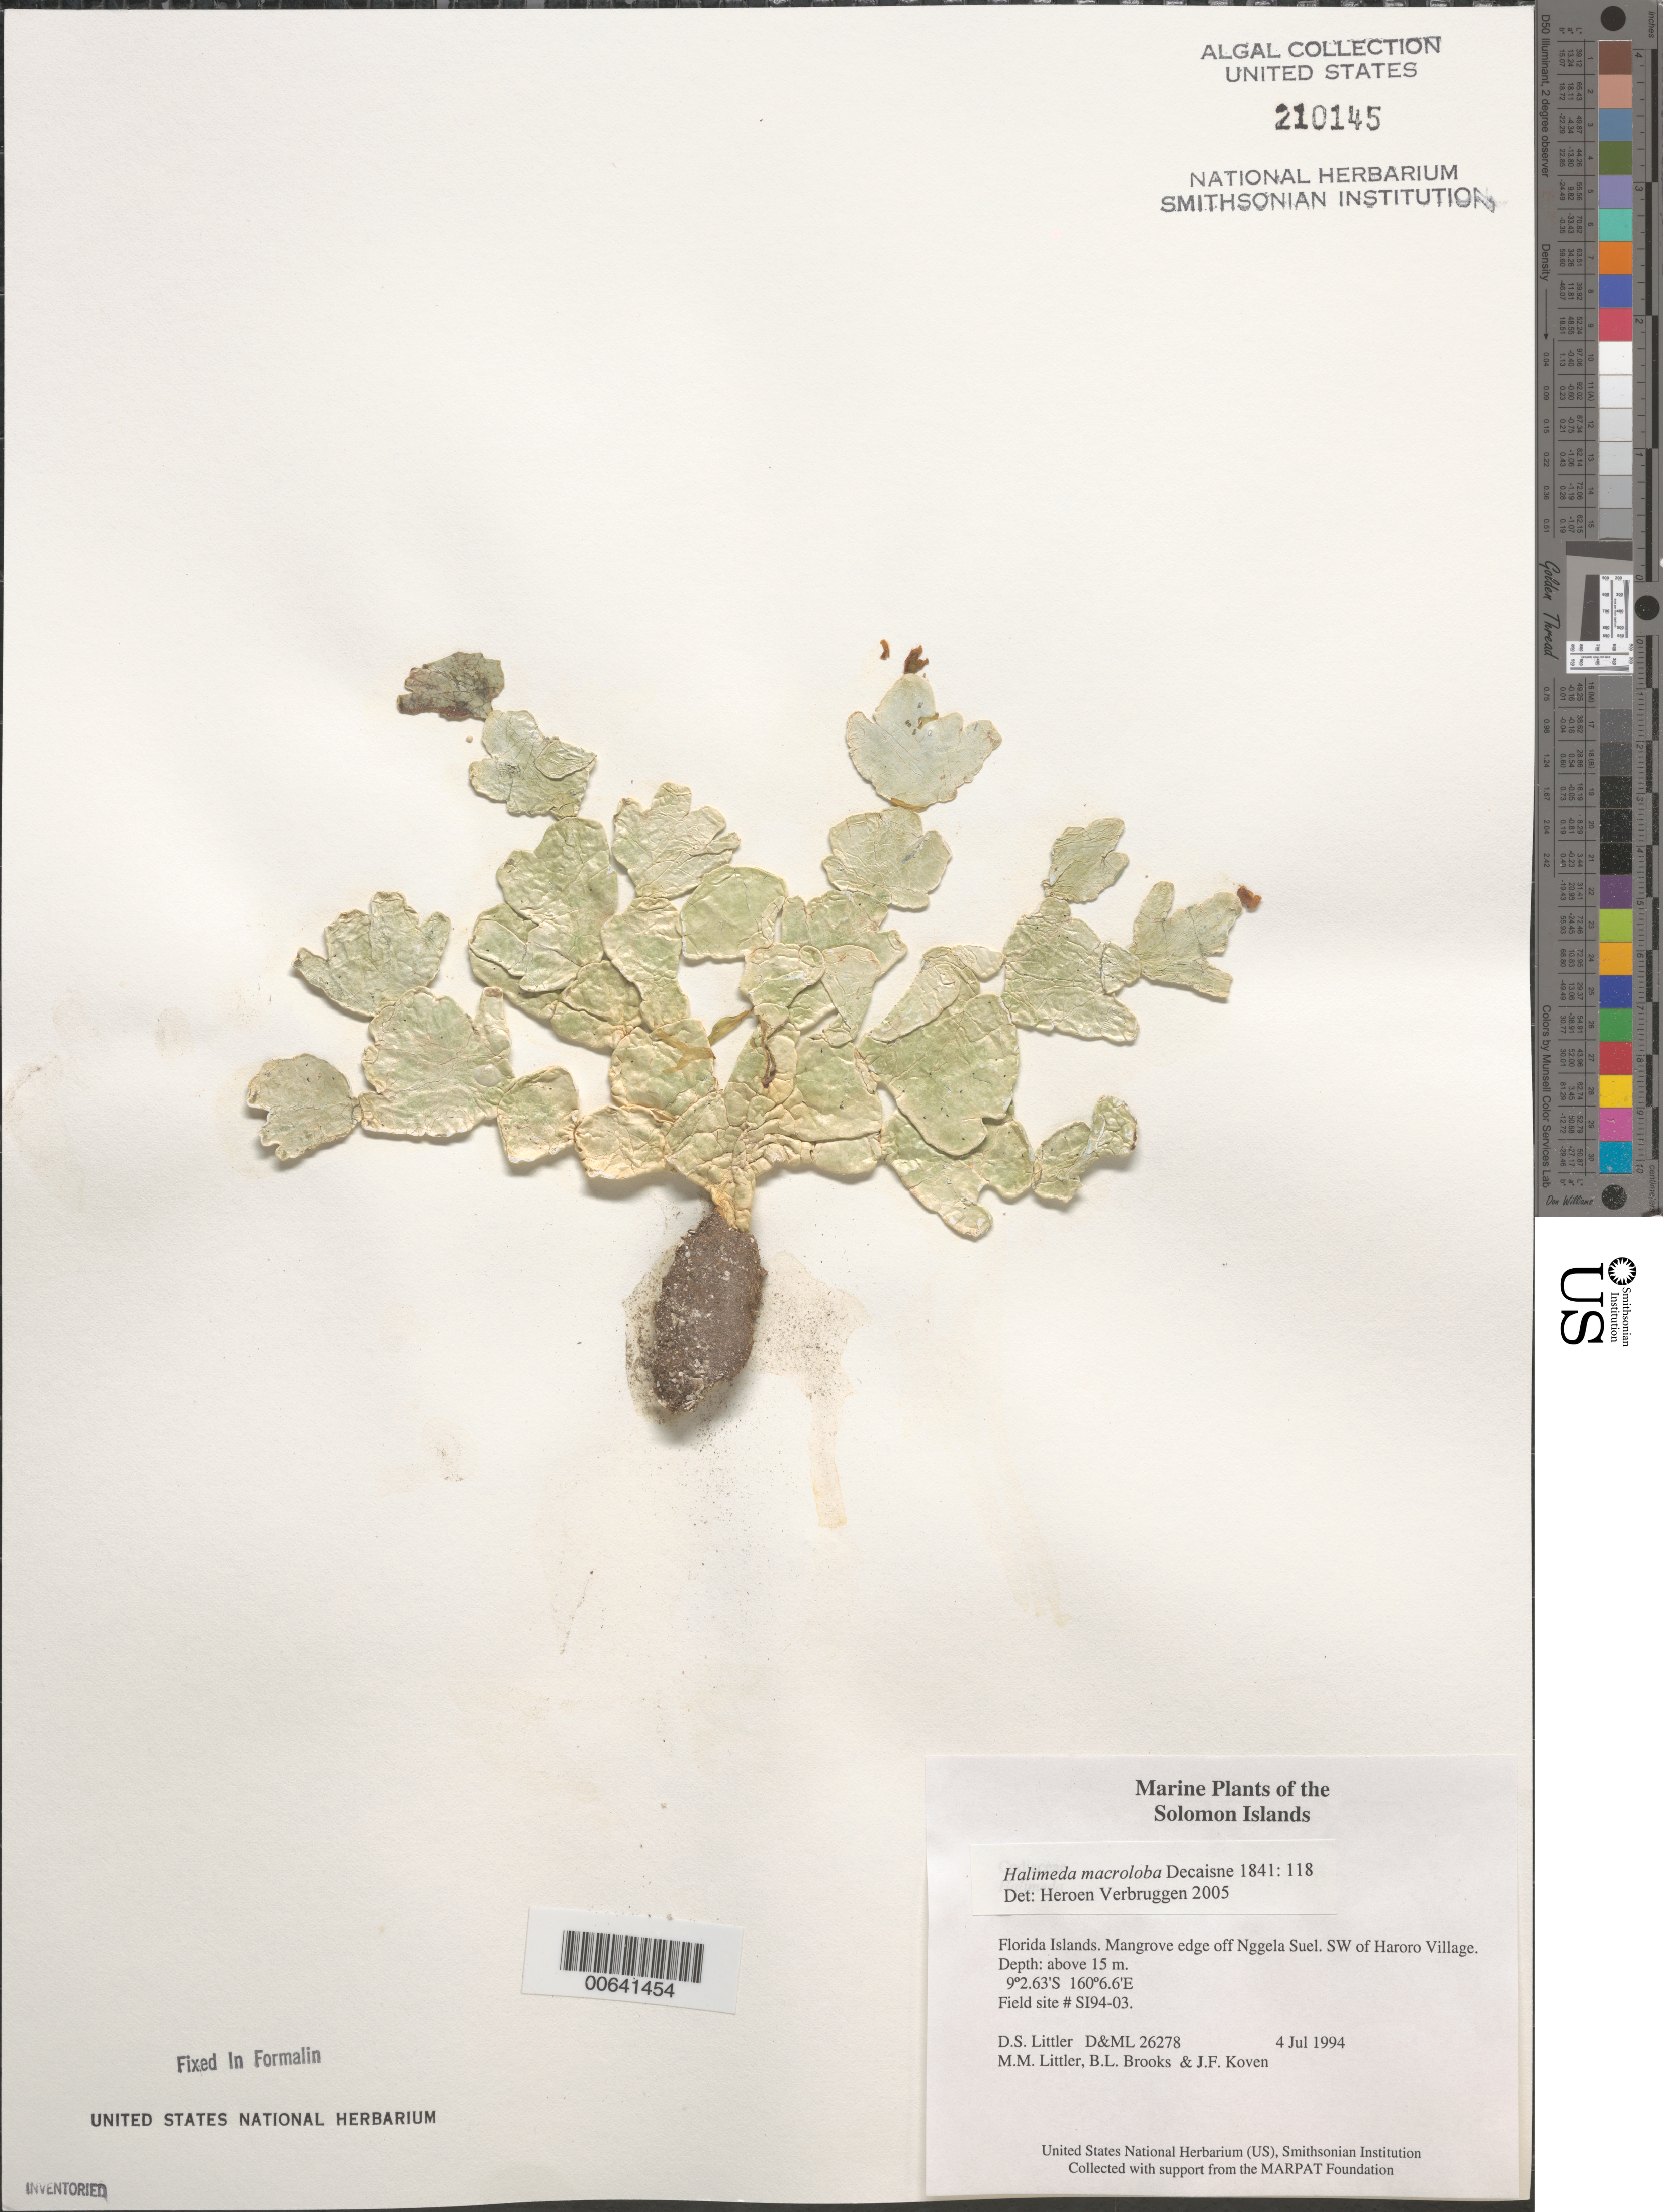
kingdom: Plantae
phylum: Chlorophyta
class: Ulvophyceae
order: Bryopsidales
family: Halimedaceae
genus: Halimeda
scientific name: Halimeda macroloba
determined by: Verbruggen, H.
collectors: D. S. Littler, M. M. Littler, B. Brooks & J. Koven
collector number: D&ML 26278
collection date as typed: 04 Jul 1994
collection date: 1994-07-04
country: Solomon Islands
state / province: Central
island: Nggela Sule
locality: Mangrove edge off Nggela Sule, southwest of Haroro Village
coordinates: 9 2.63'S, 160 6.6'E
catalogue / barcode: US 210145